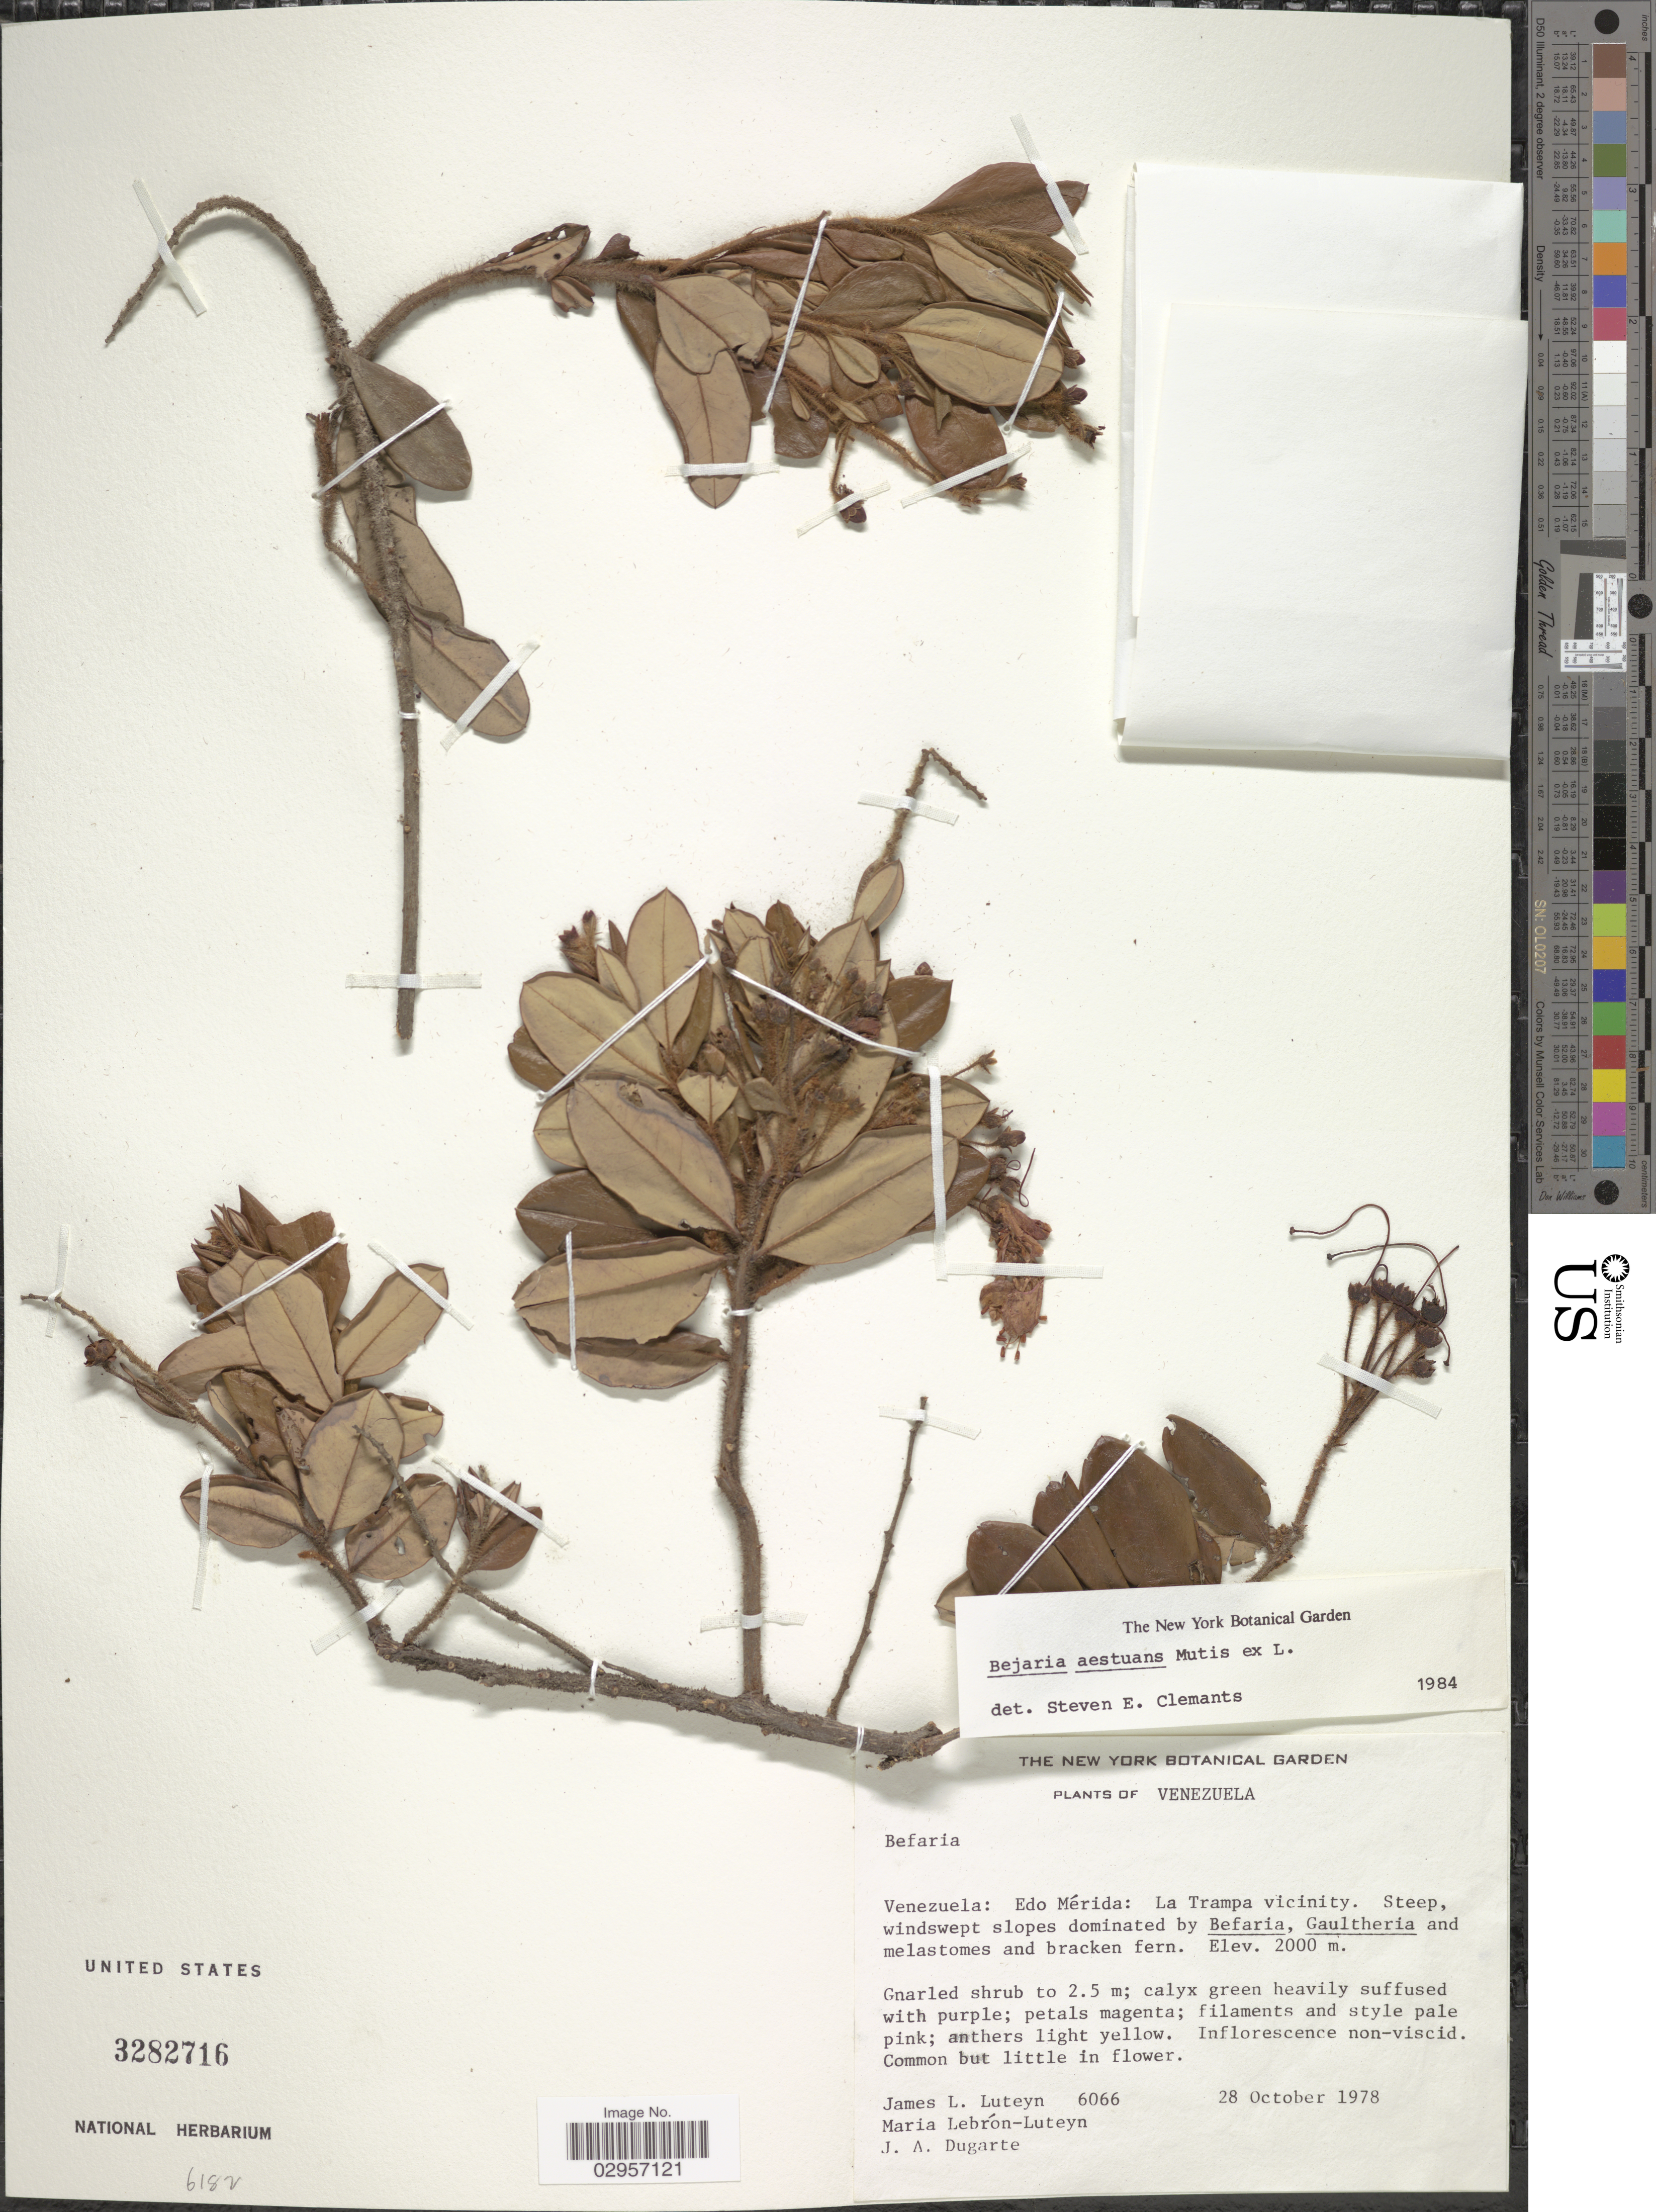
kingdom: Plantae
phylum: Tracheophyta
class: Magnoliopsida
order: Ericales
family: Ericaceae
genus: Befaria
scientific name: Befaria aestuans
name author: Mutis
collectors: J. L. Luteyn, M. L. Lebrón-Luteyn & J. Dugarte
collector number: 6066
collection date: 1978-10-28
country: Venezuela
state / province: Mérida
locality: Edo Mérida: La Trampa vicinity.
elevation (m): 2000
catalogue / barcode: US 3282716